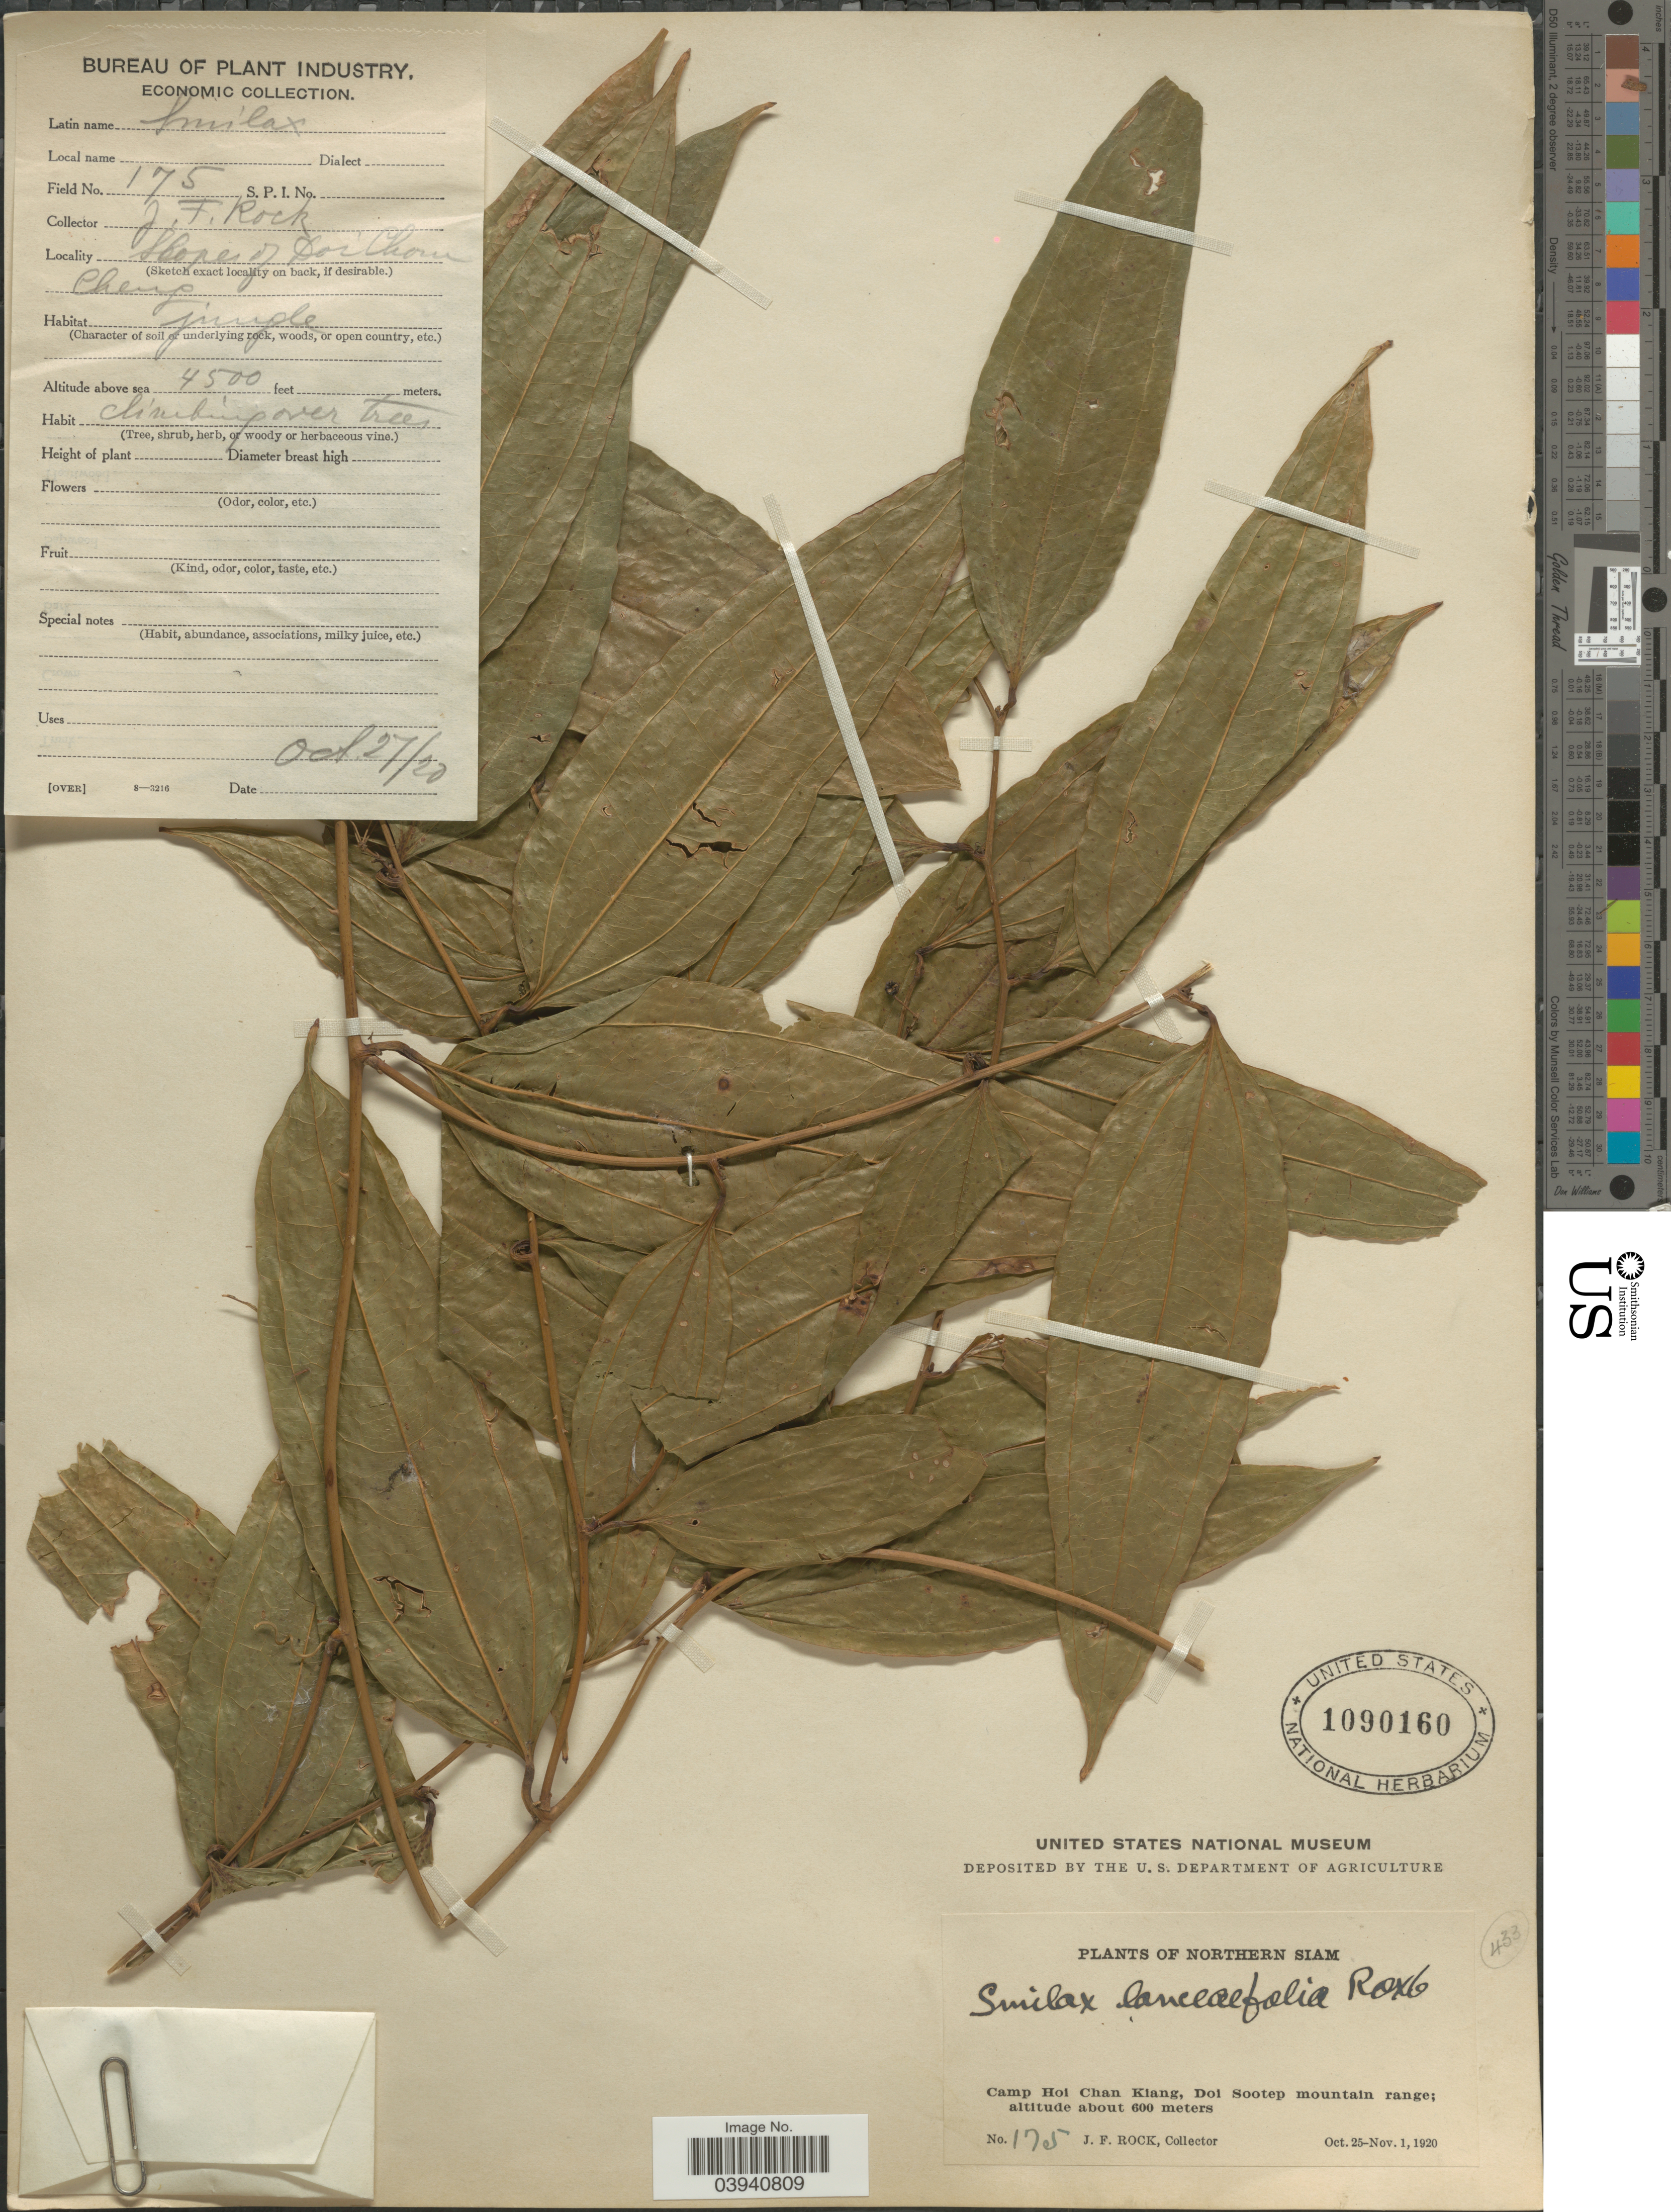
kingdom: Plantae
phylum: Tracheophyta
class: Liliopsida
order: Liliales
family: Smilacaceae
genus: Smilax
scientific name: Smilax lanceifolia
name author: Roxb.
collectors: J. Rock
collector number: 175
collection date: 1920-10-25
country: Thailand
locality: Northern Siam. Camp Hoi Chan Kiang, Doi Sootep mountain range. Slope of Doi Chon [interpreted] Cheng.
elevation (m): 1372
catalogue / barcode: US 1090160